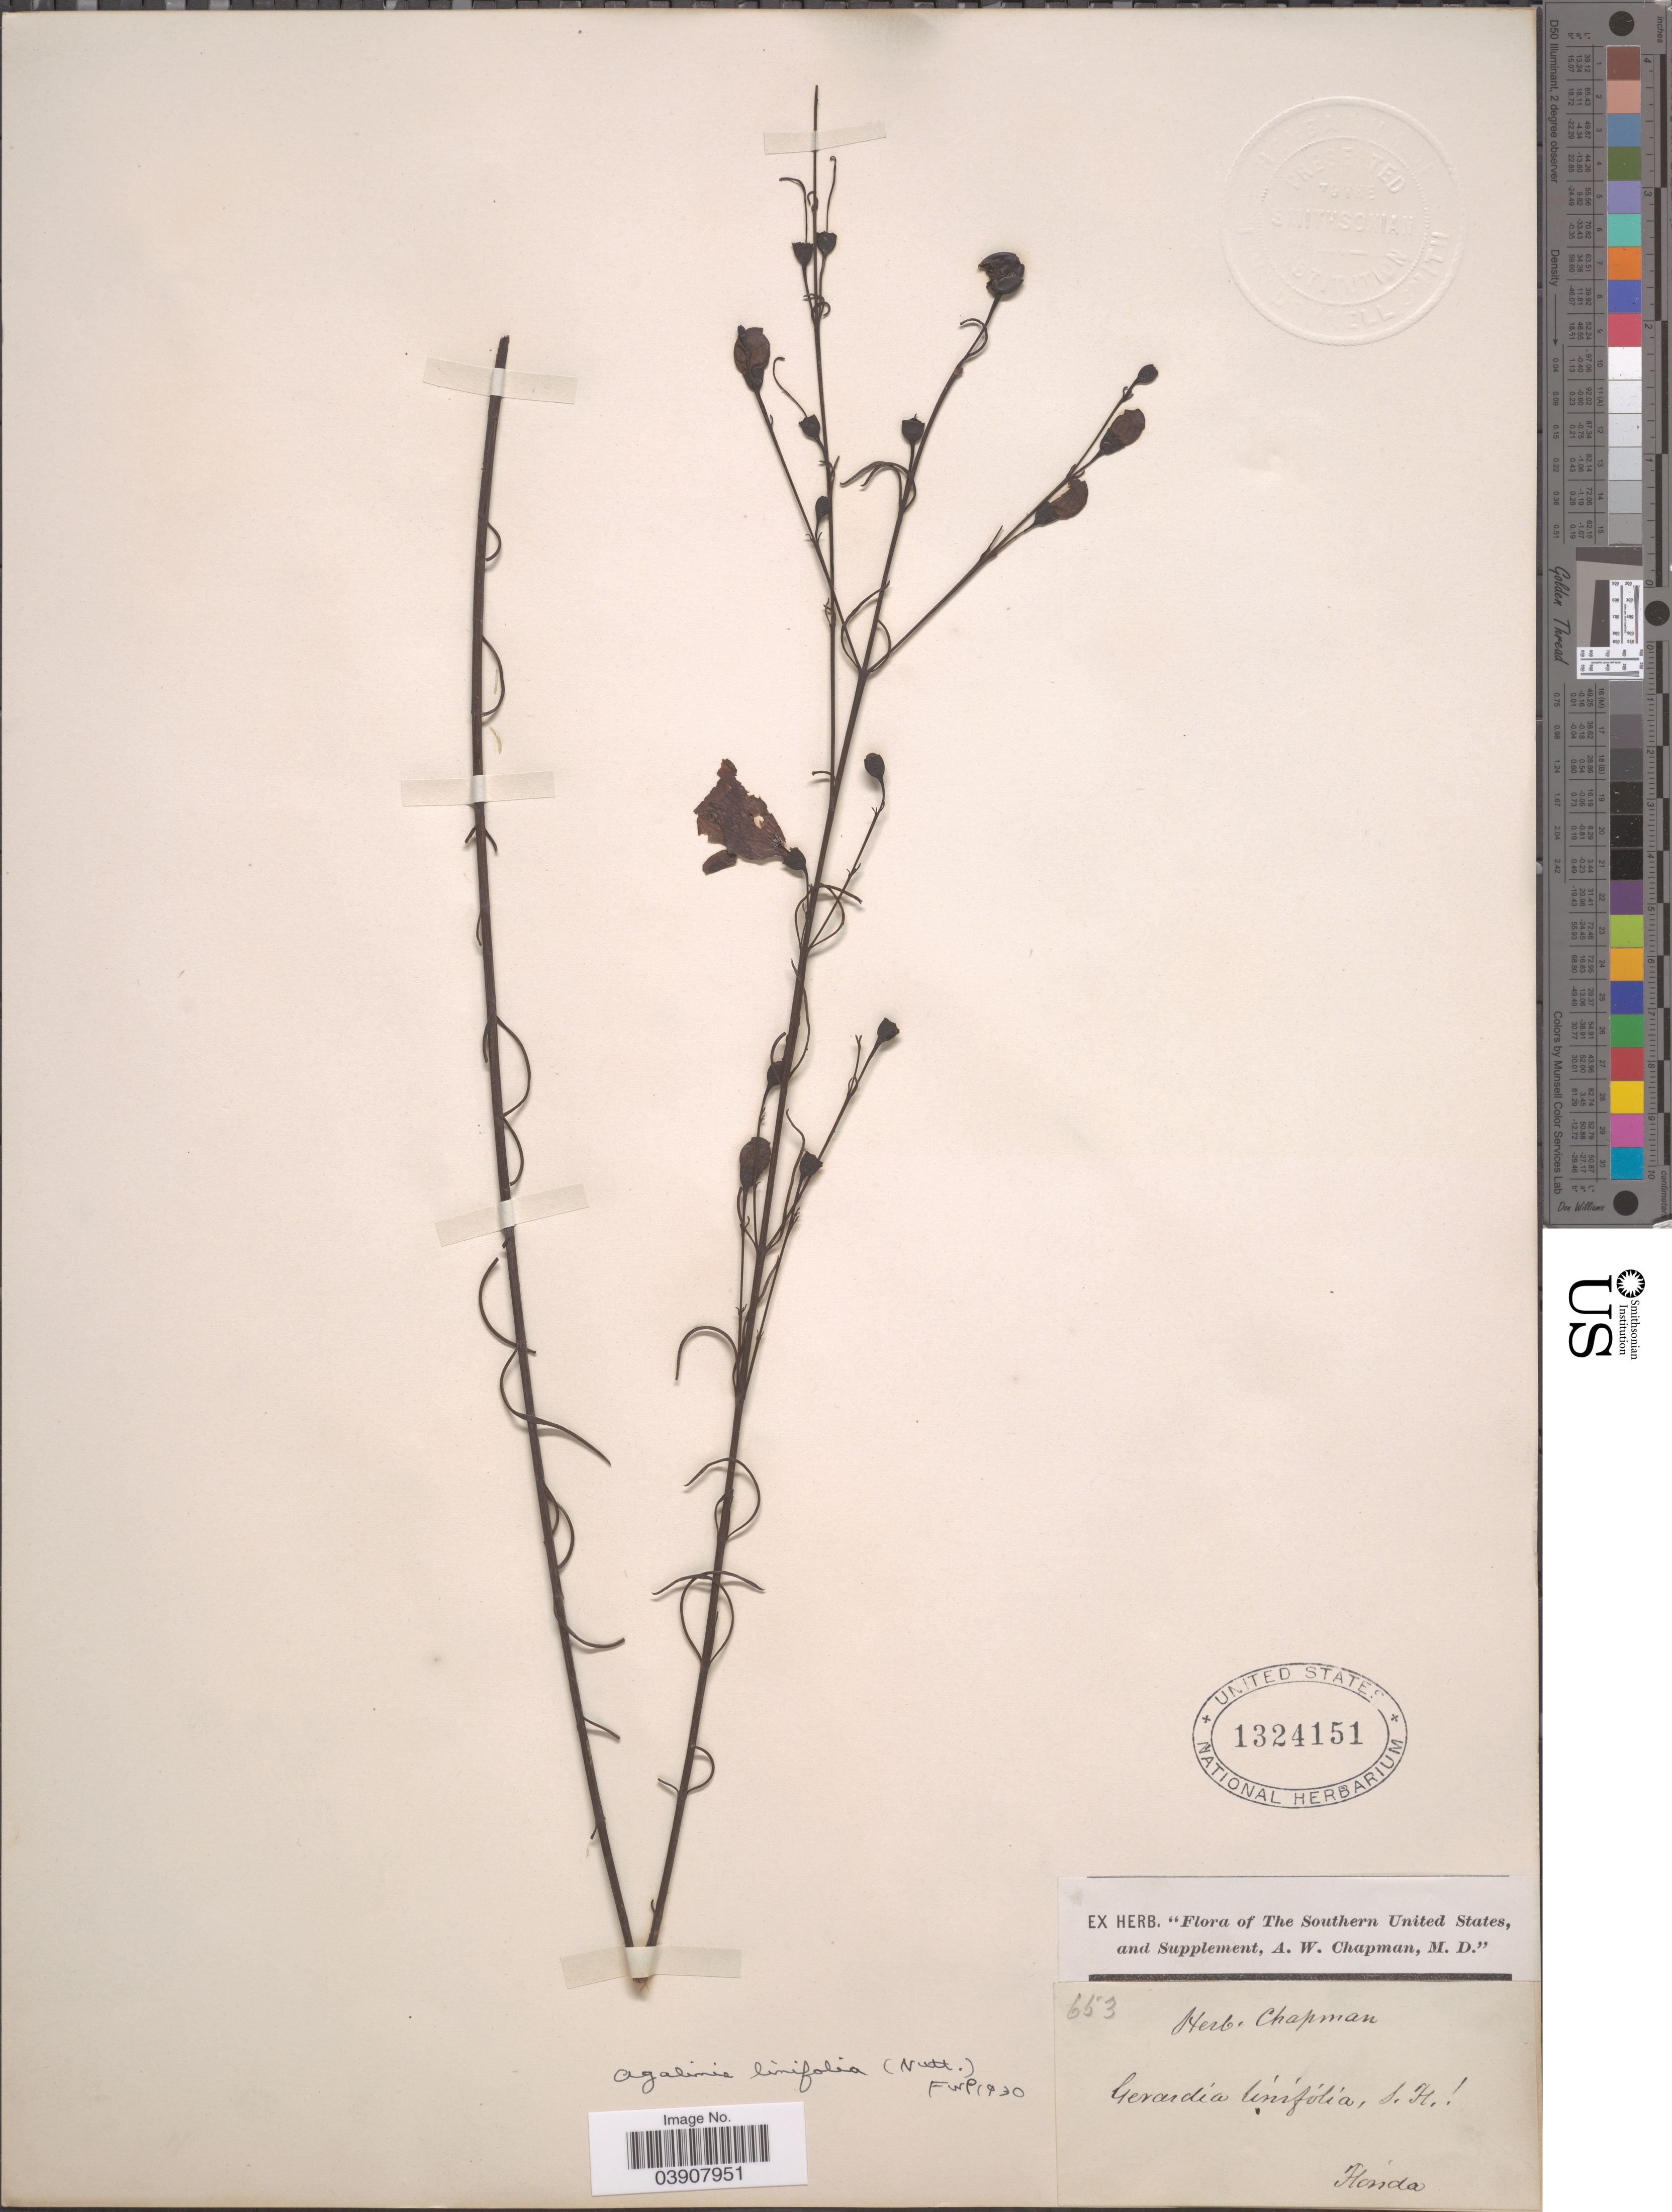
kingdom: Plantae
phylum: Tracheophyta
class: Magnoliopsida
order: Lamiales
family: Orobanchaceae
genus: Agalinis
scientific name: Agalinis linifolia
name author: (Nutt.) Britton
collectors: A. W. Chapman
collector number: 653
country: United States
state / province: Florida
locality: The Southern United States.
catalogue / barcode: US 1324151